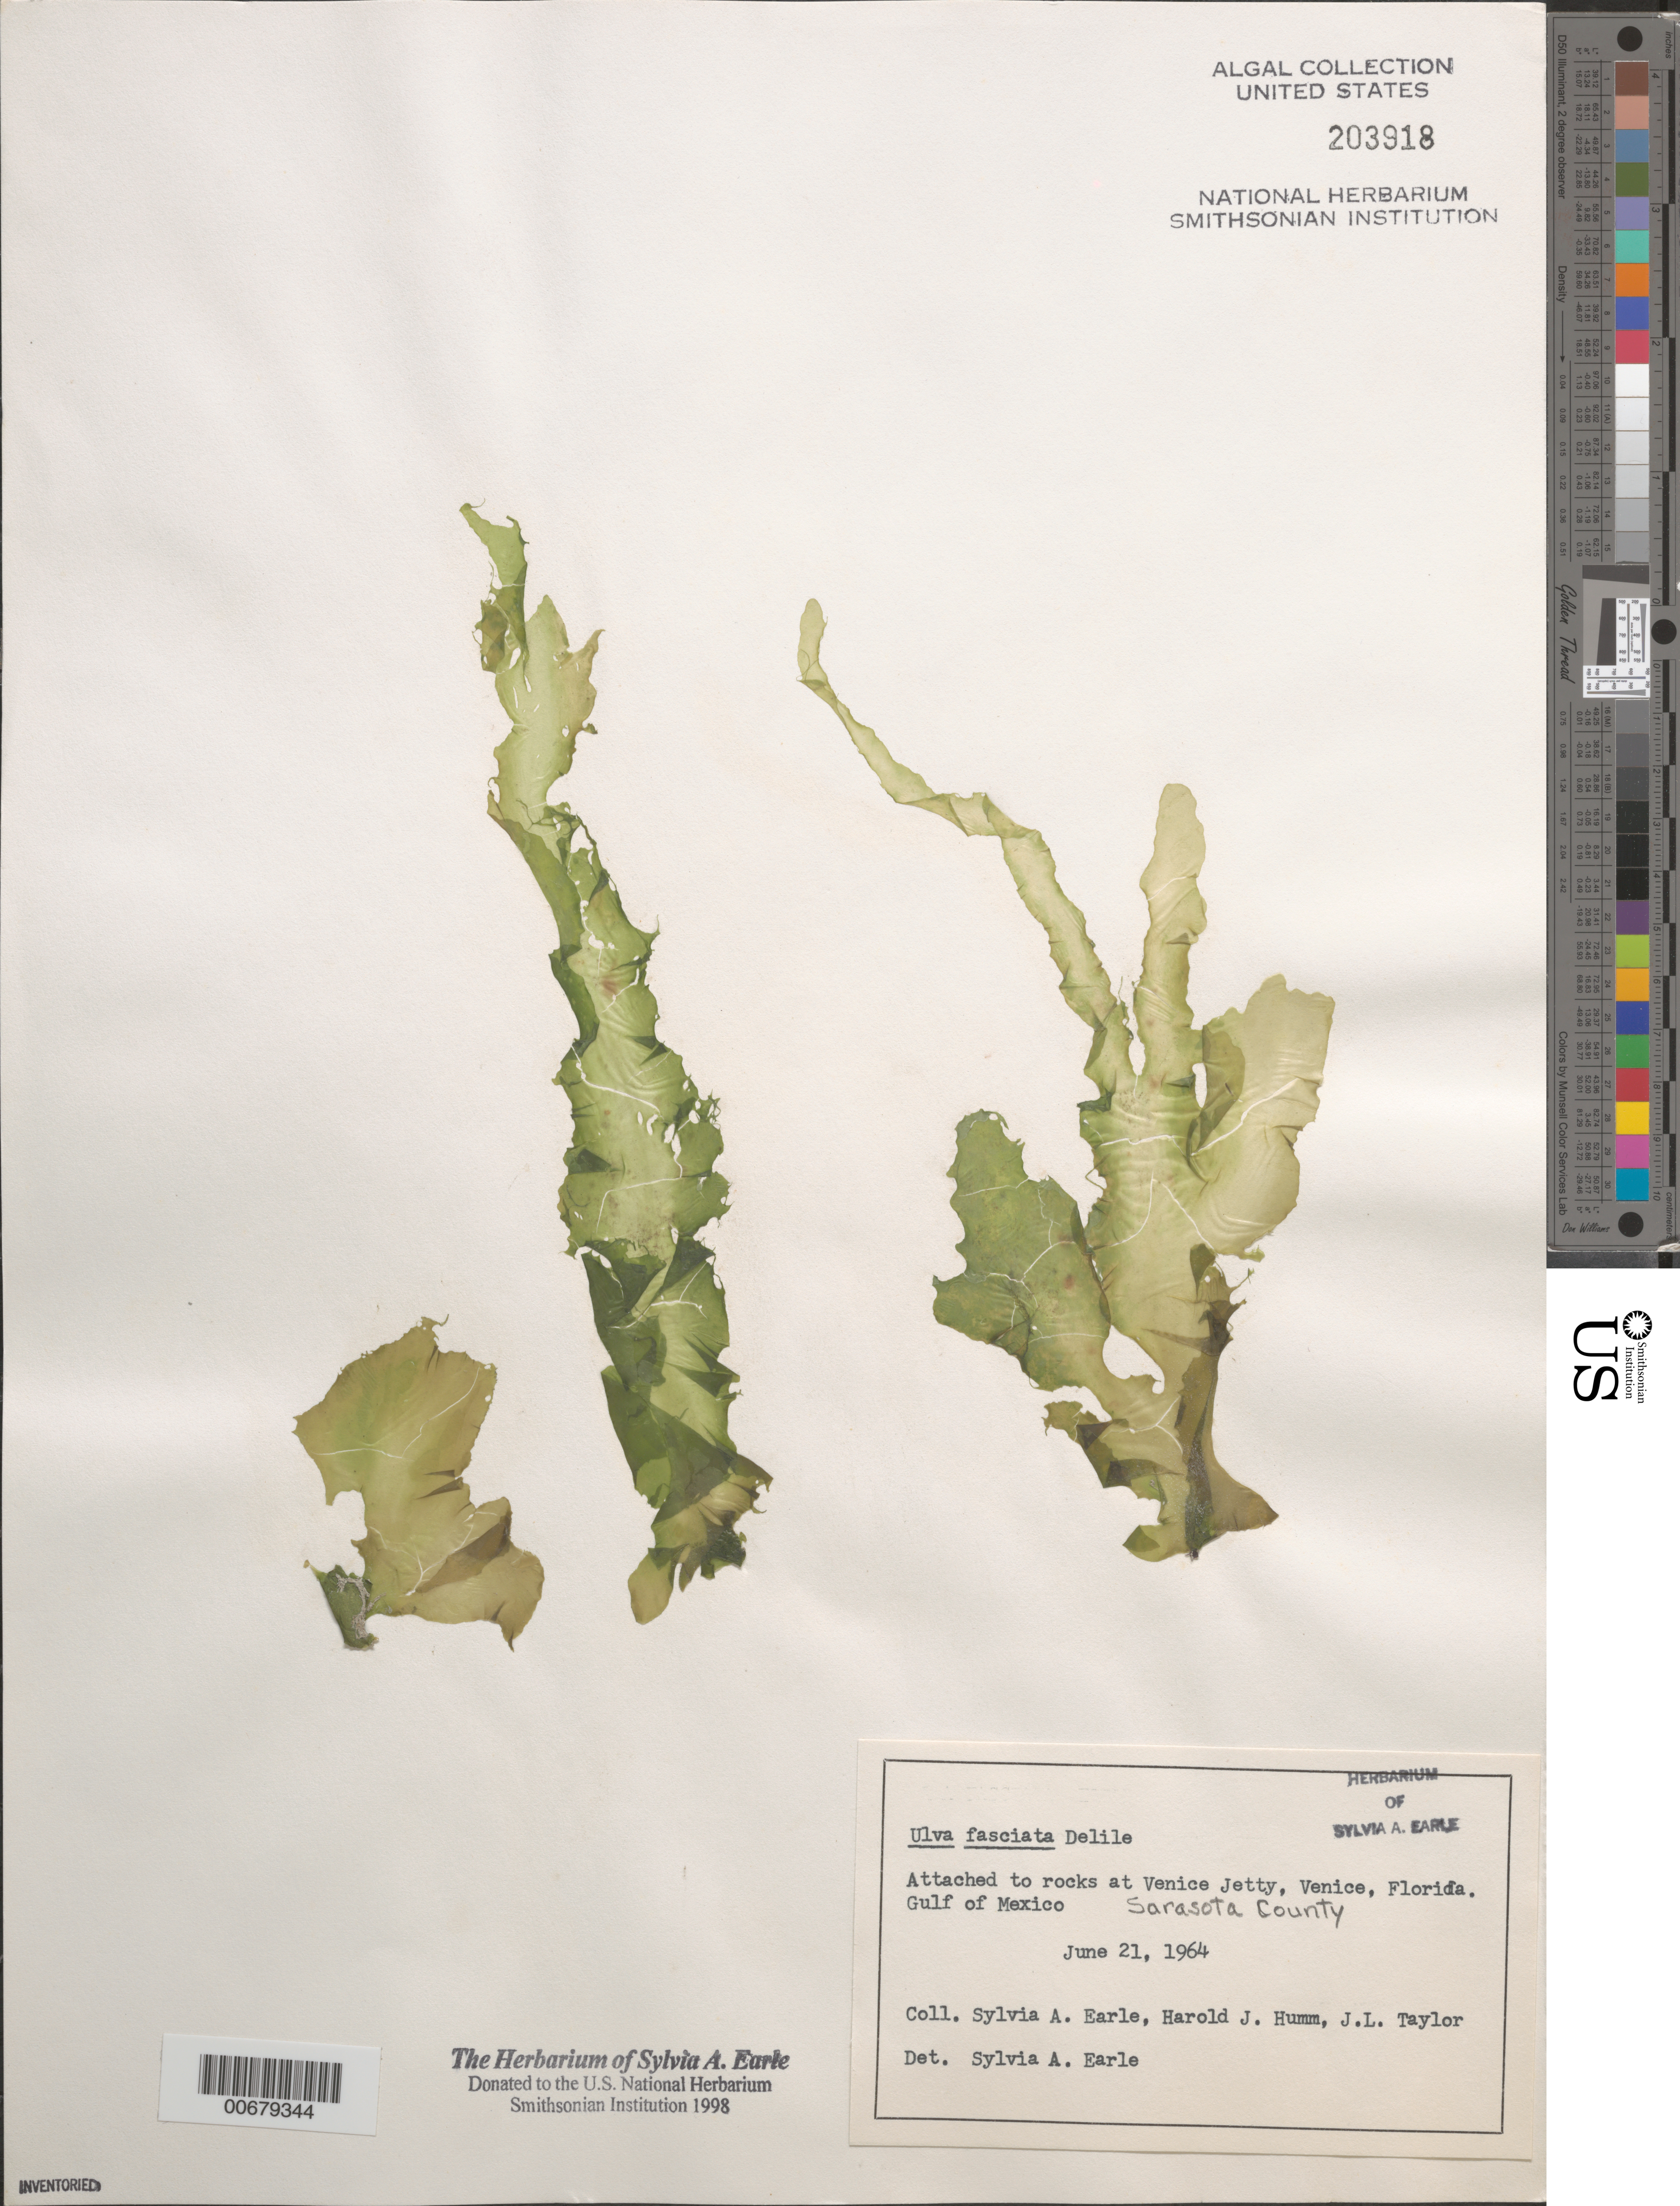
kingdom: Plantae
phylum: Chlorophyta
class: Ulvophyceae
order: Ulvales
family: Ulvaceae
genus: Ulva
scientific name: Ulva lactuca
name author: L.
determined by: Algae name updating Project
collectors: S. A. Earle, J. L. Taylor & H. J. Humm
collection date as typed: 21 Jun 1964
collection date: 1964-06-21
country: United States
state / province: Florida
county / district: Sarasota County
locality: Tarpon Center Jetty, Venice, Gulf of Mexico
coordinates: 27 6.75'N, 82 28.1'W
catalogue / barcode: US 203918